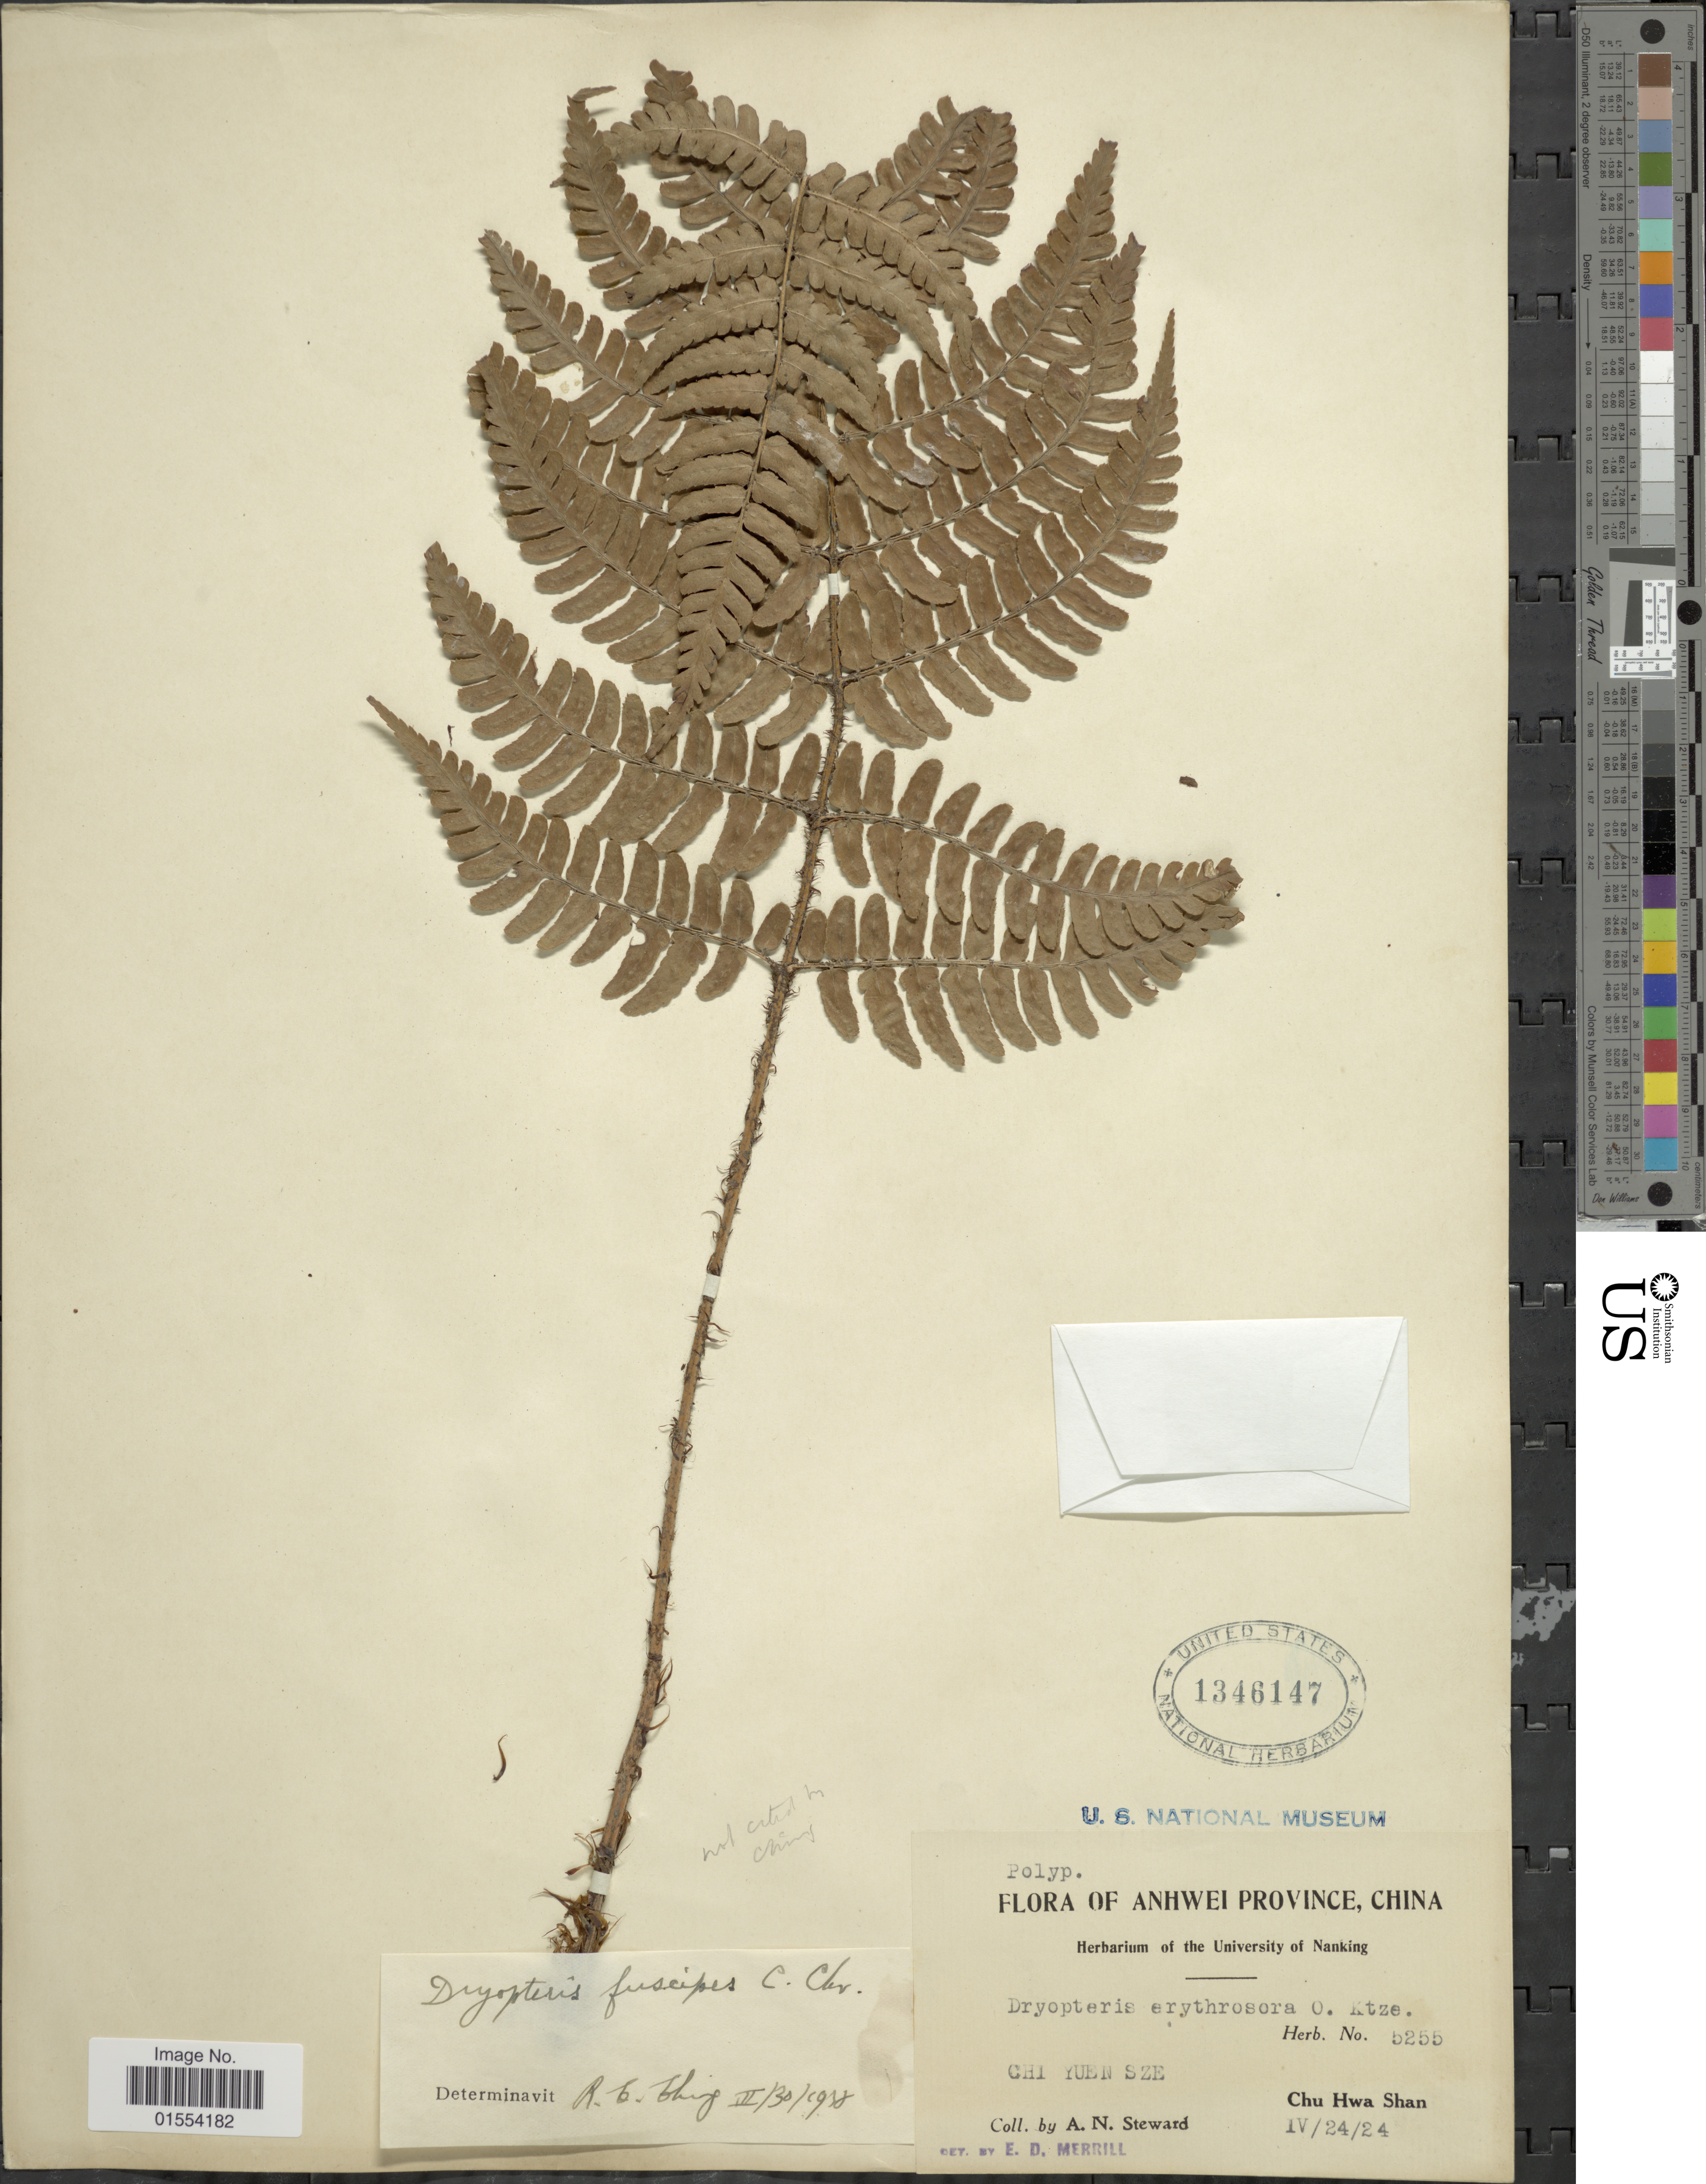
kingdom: Plantae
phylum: Tracheophyta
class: Polypodiopsida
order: Polypodiales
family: Dryopteridaceae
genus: Dryopteris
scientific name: Dryopteris fuscipes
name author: C. Chr.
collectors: A. N. Steward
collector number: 5255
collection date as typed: Transcribed d/m/y: 24/4/24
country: China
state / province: Anhui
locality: Anhwei Province, China. Chi Yuen Sze. Chu Hwa Shan.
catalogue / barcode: US 1346147